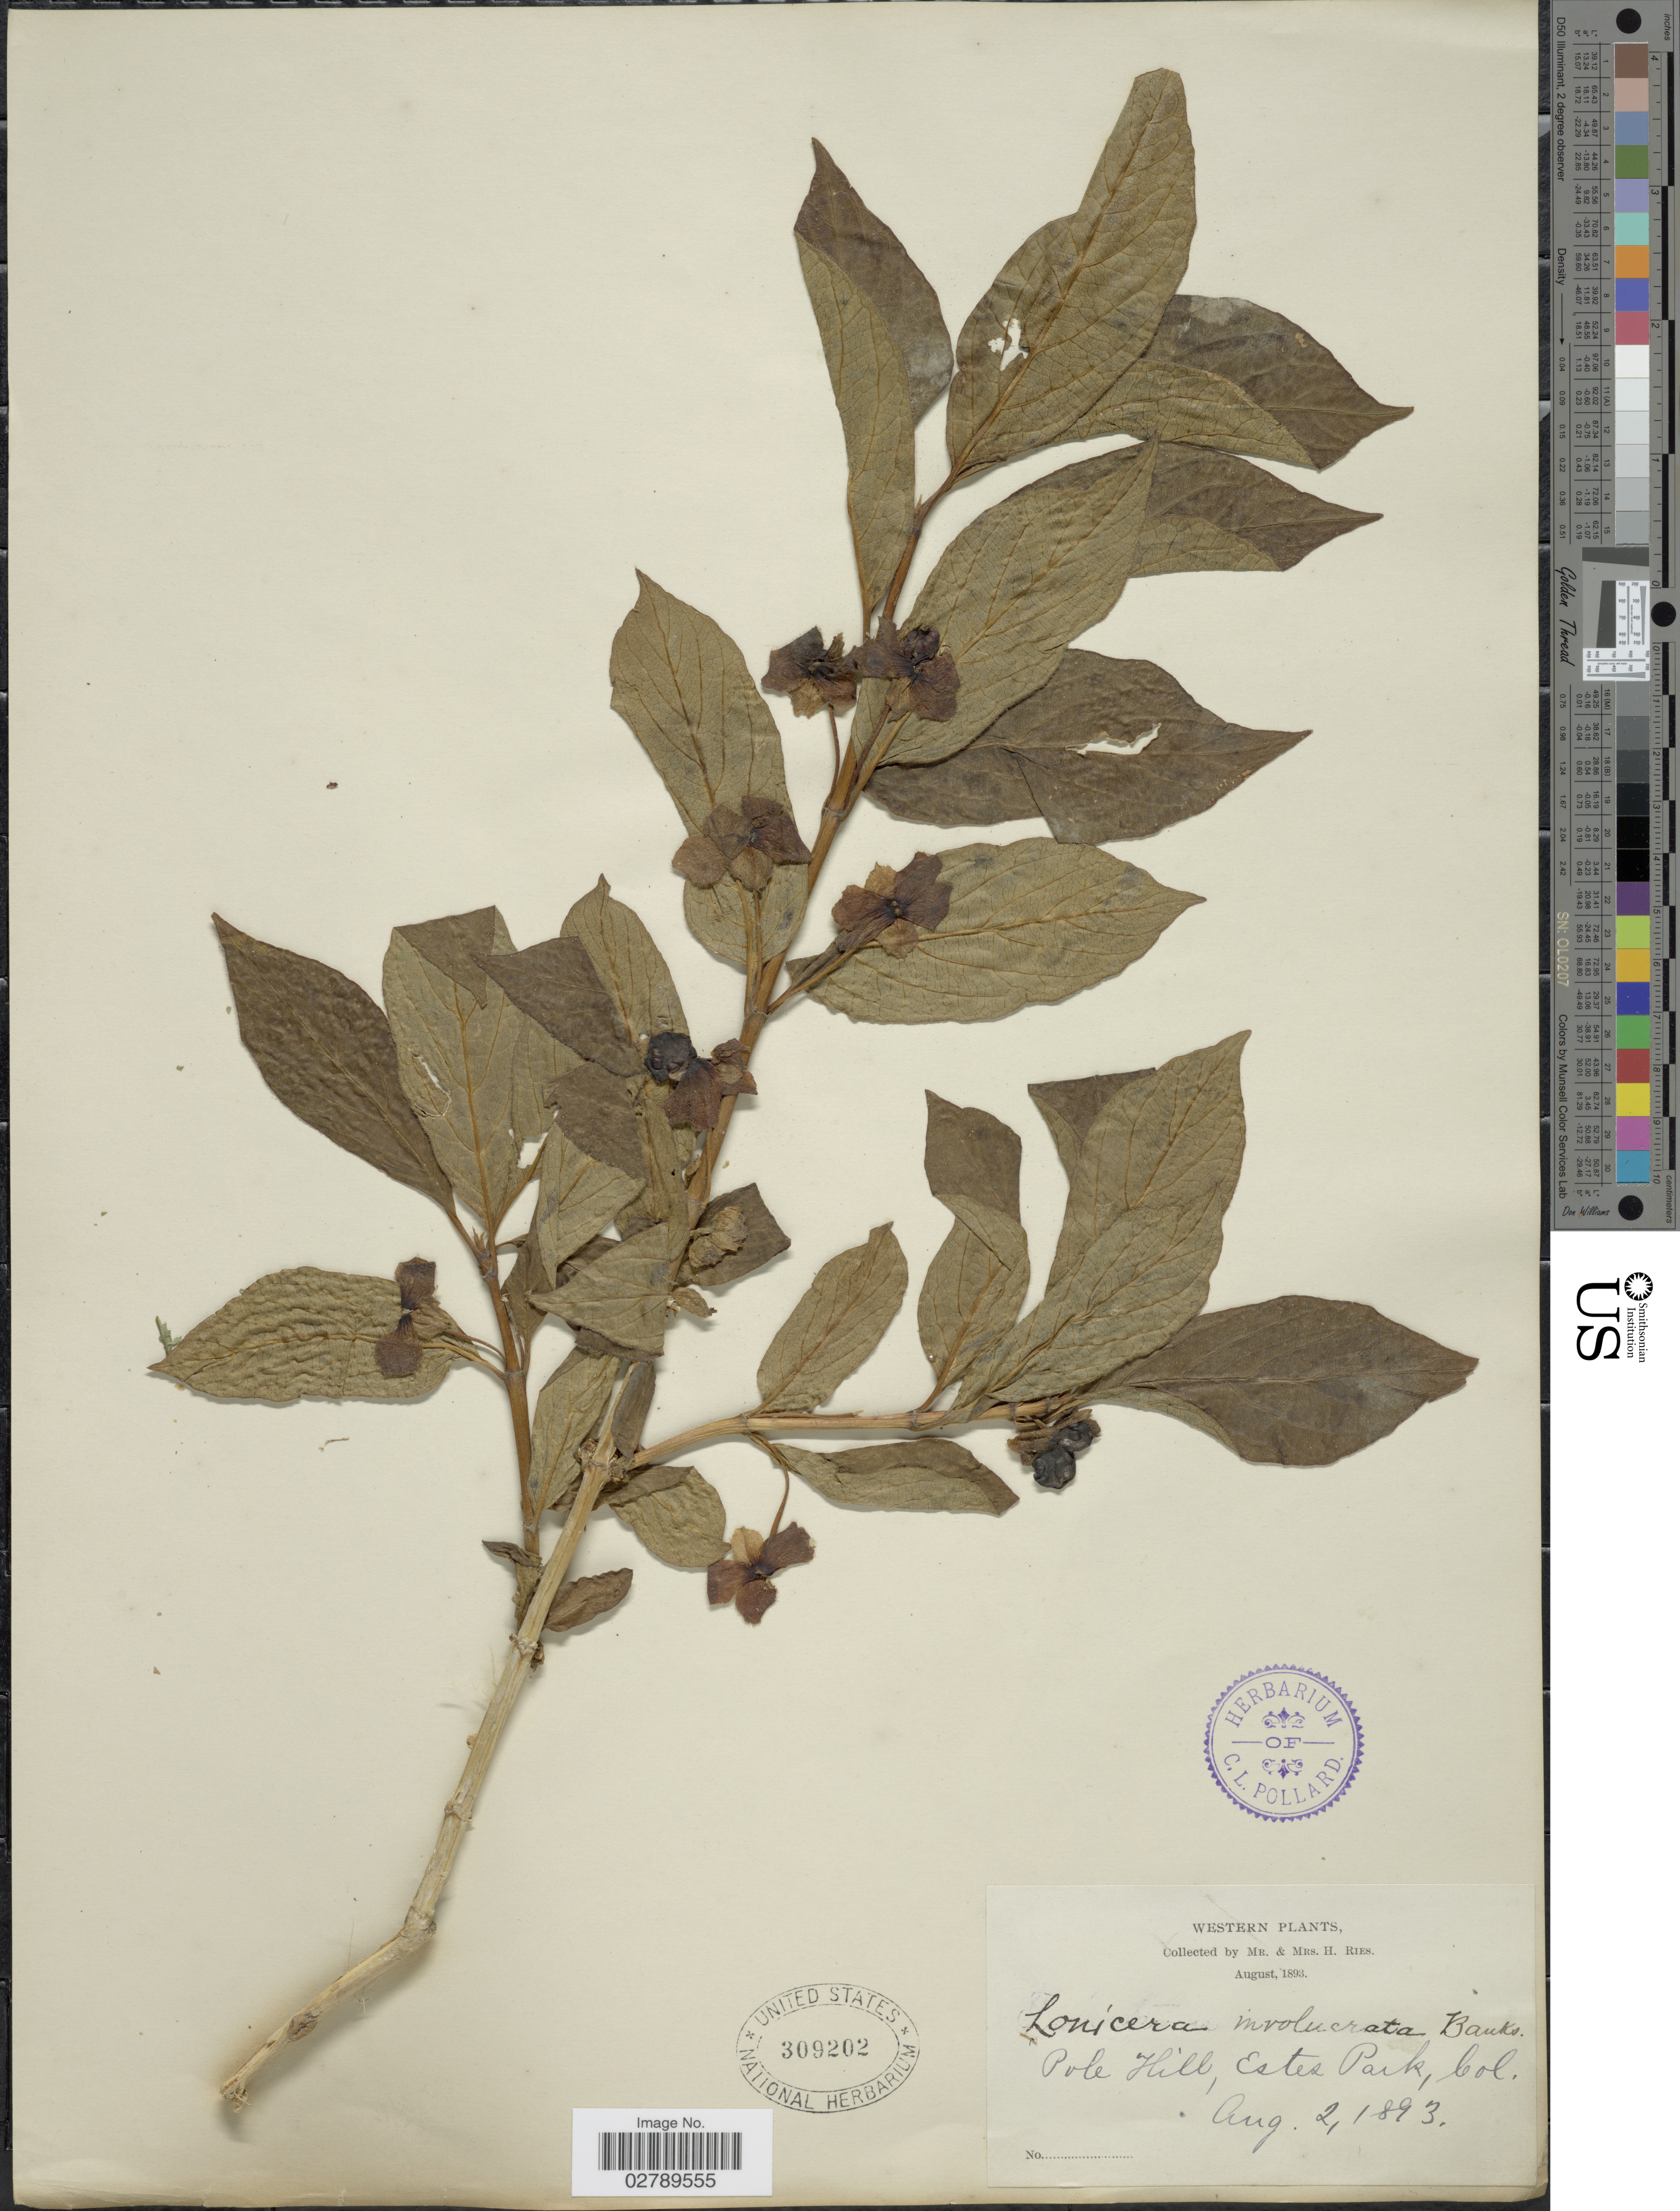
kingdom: Plantae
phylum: Tracheophyta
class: Magnoliopsida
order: Dipsacales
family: Caprifoliaceae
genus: Lonicera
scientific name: Lonicera involucrata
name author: (Richardson) Banks ex Spreng.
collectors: H. Ries & H. Ries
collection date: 1893-08-02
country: United States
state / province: Colorado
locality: Western. Pole Hill, Estes Park.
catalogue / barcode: US 309202